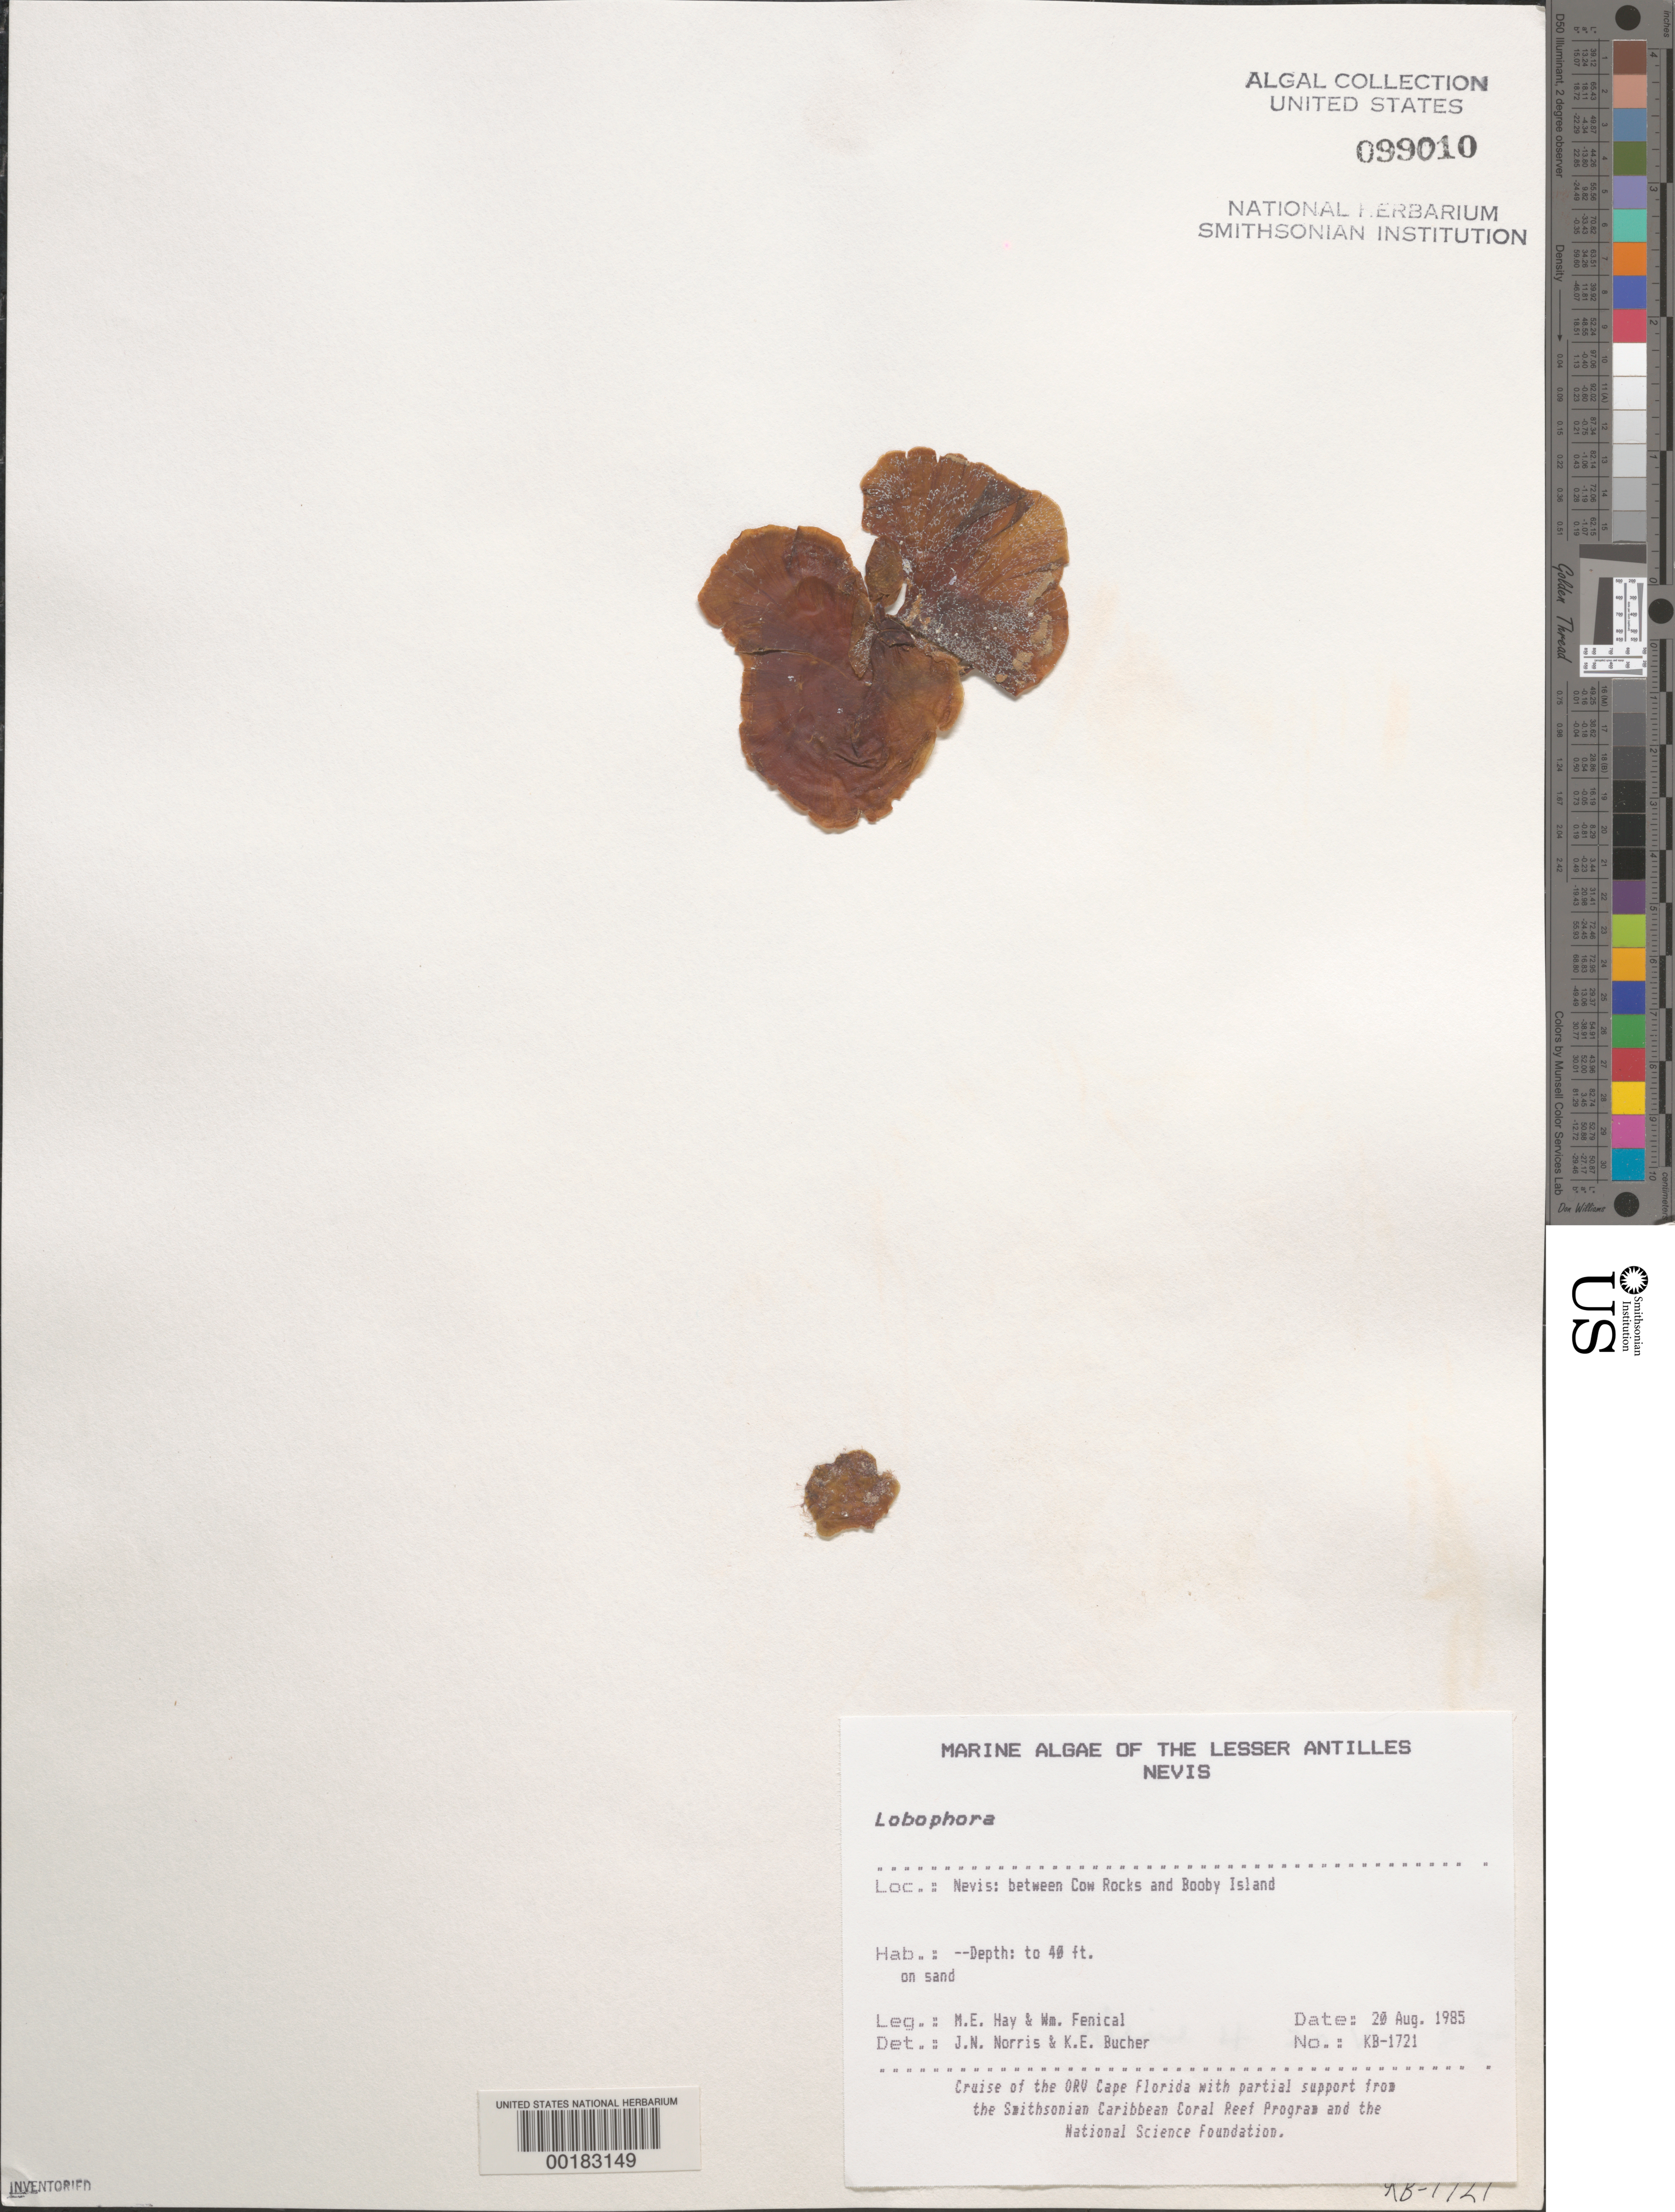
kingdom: Chromista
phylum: Ochrophyta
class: Phaeophyceae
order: Dictyotales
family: Dictyotaceae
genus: Lobophora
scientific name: Lobophora sp.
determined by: Norris, J. N.; Bucher, K. E.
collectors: M. E. Hay & W. Fenical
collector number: KB-1721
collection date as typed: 20 Aug 1985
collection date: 1985-08-20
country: St. Christopher-Nevis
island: Nevis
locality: Between Cow Rocks and Booby Island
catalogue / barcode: US 99010